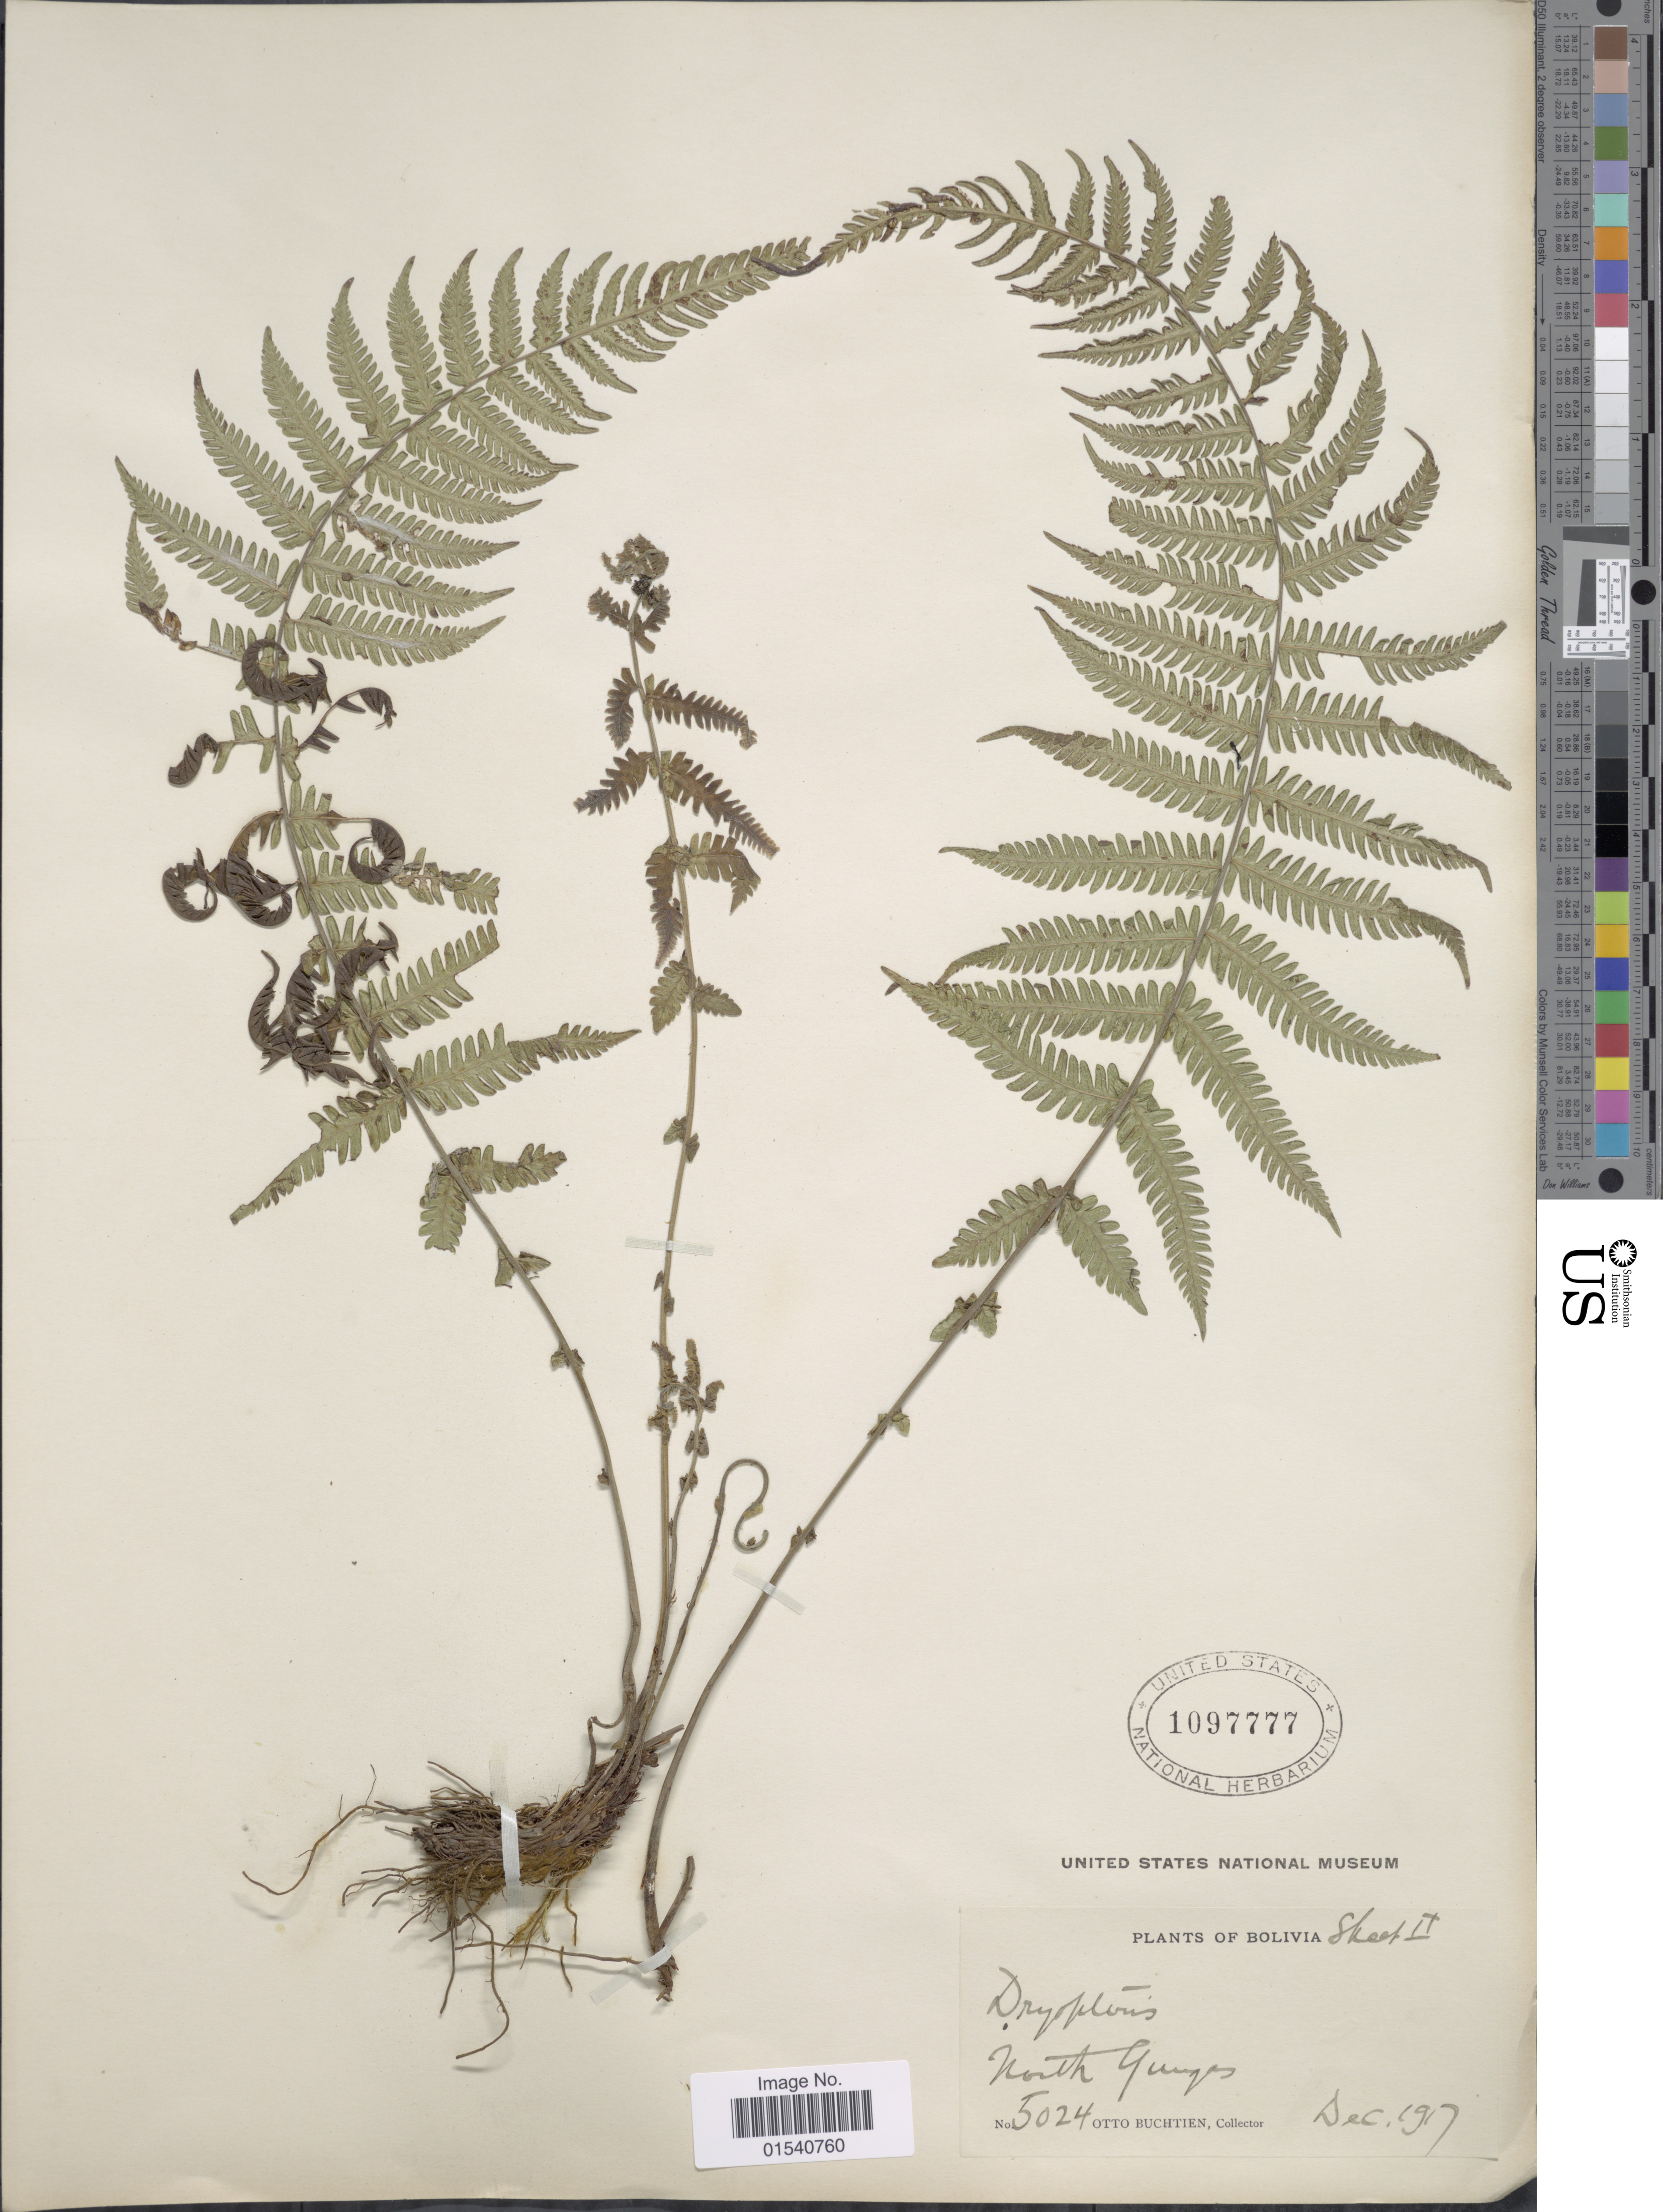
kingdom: Plantae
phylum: Tracheophyta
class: Polypodiopsida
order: Polypodiales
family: Thelypteridaceae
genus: Amauropelta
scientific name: Amauropelta rivulariformis (Rosenst.) comb. nov., ined 2015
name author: (Rosenst.)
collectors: O. Buchtien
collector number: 5024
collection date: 1917-12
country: Bolivia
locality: North Yungas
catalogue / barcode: US 1097777